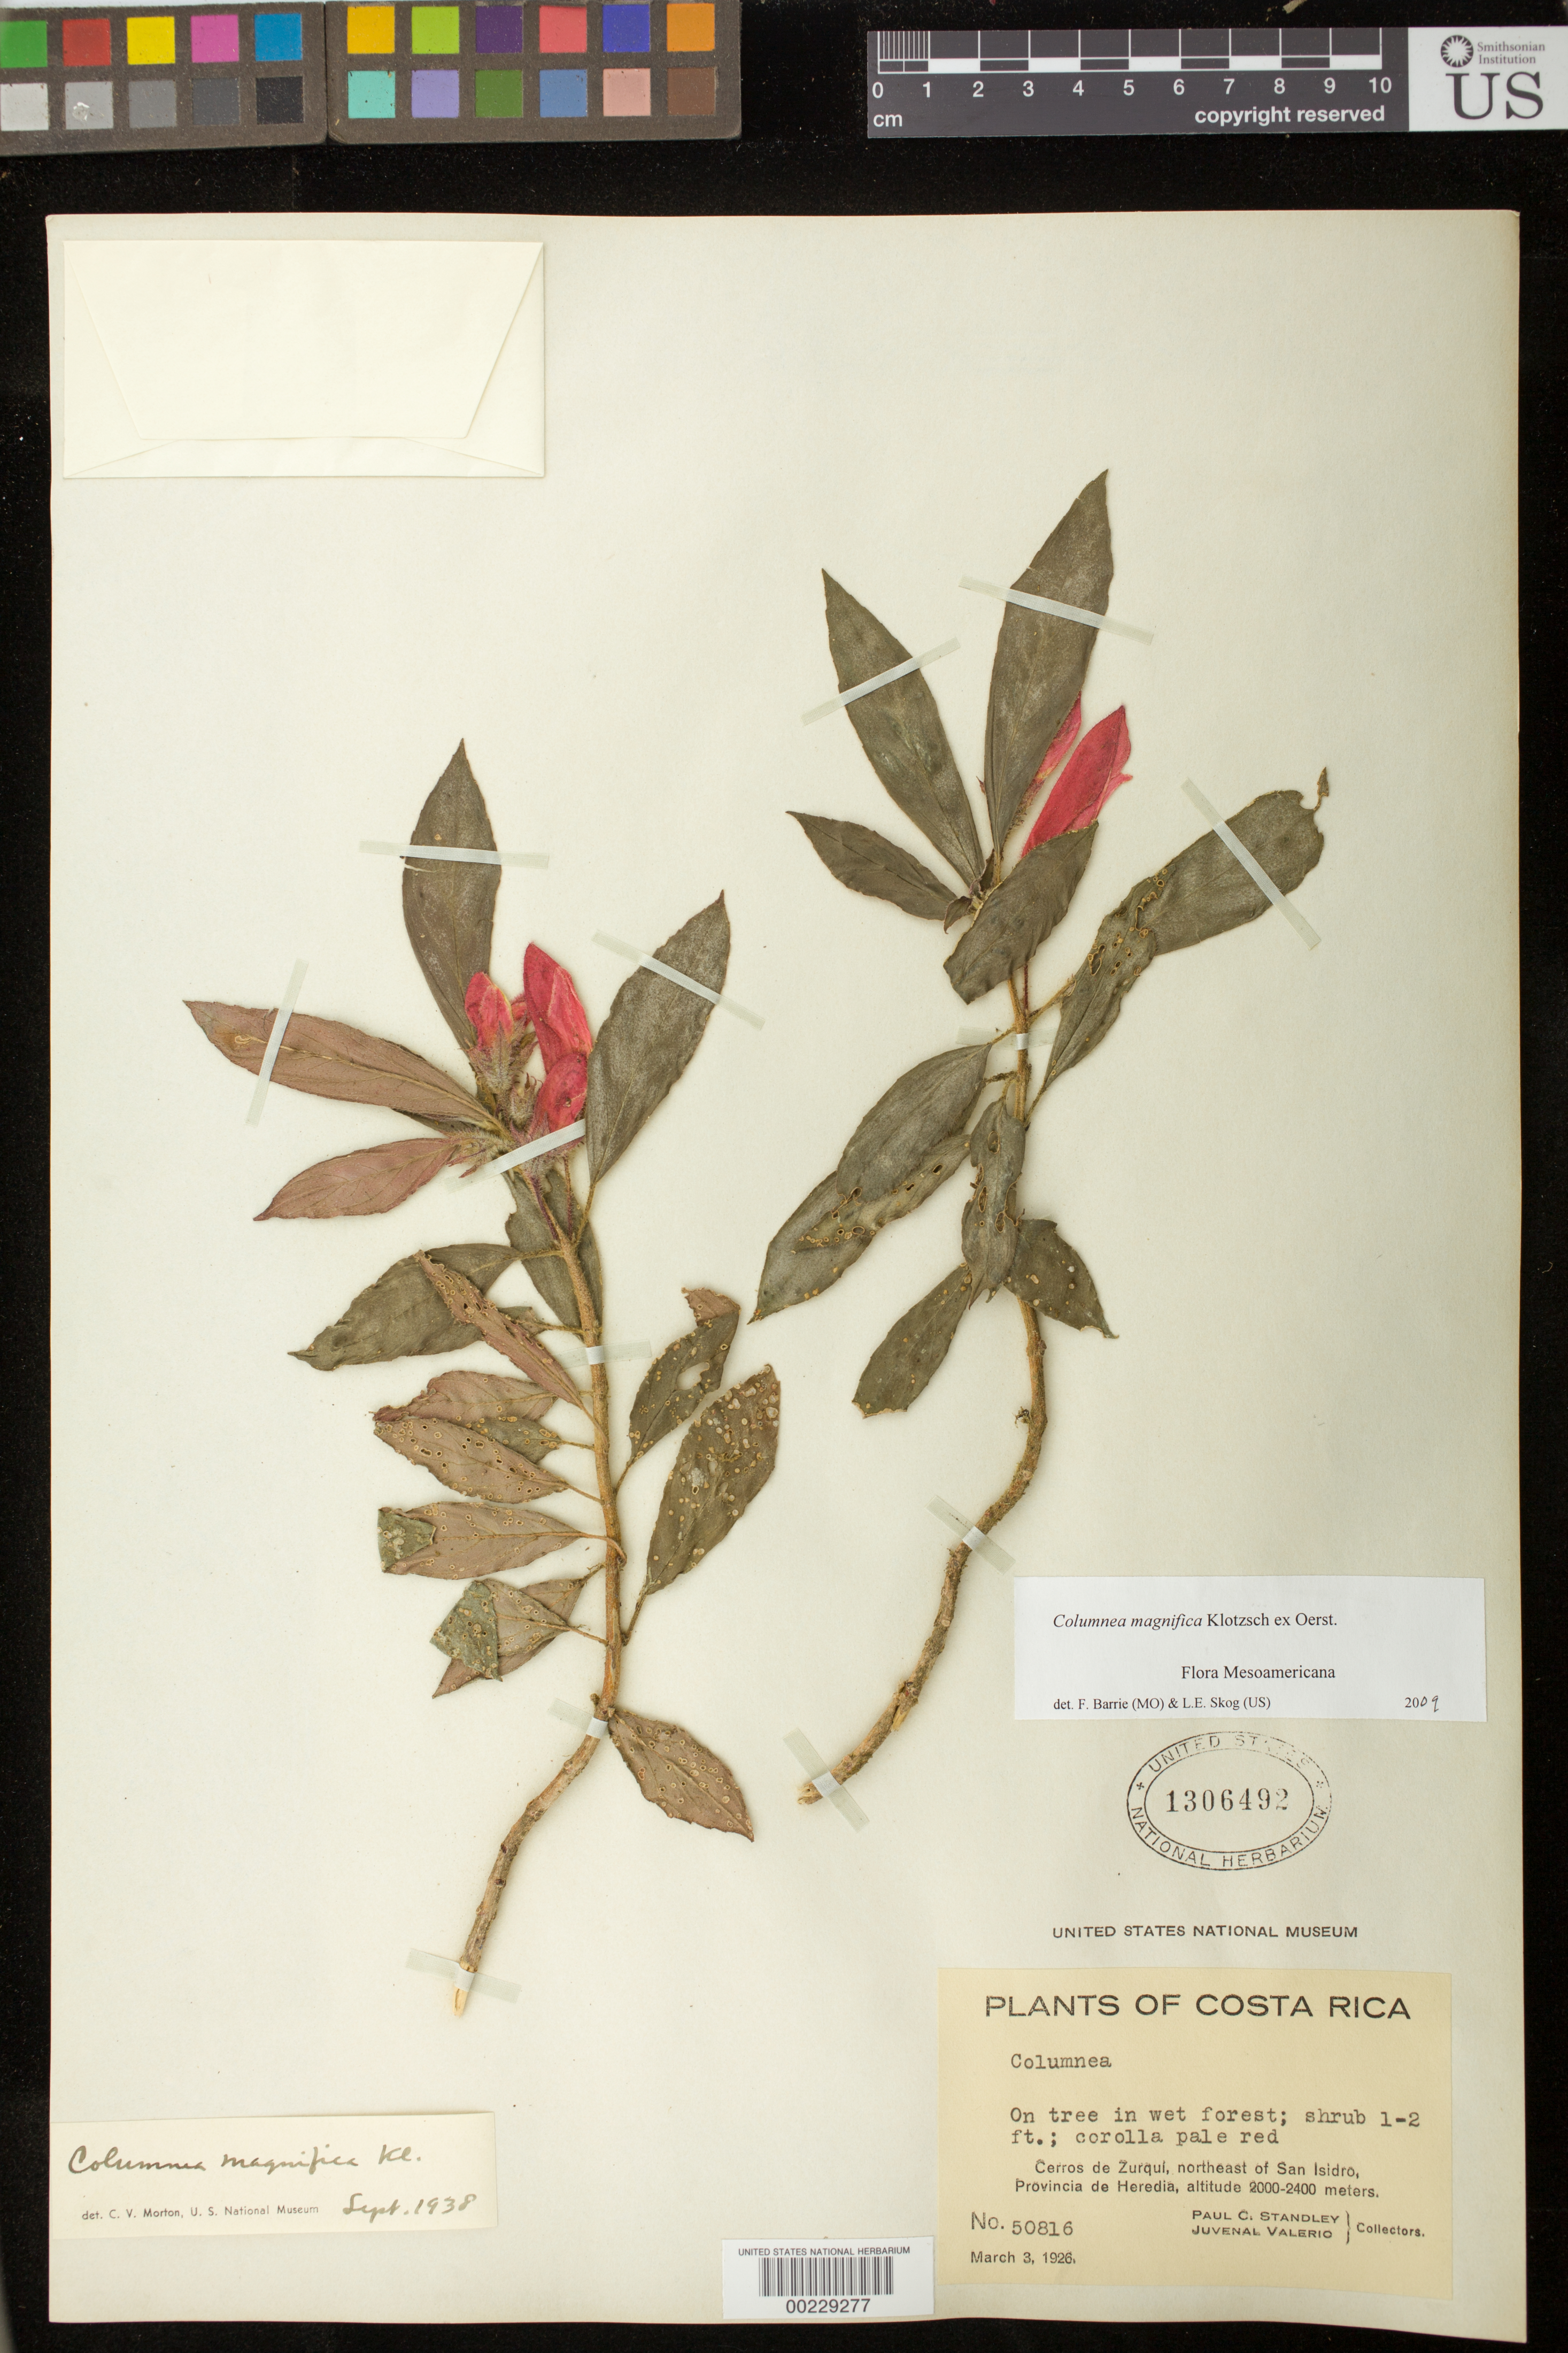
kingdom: Plantae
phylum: Tracheophyta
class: Magnoliopsida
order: Lamiales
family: Gesneriaceae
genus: Columnea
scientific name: Columnea magnifica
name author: Klotzsch ex Oerst.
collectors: P. C. Standley & J. Valerio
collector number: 50816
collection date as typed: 03 Mar 1926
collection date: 1926-03-03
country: Costa Rica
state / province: Heredia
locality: Cerros de Zurqui, NE of San Isidro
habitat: On tree in wet forest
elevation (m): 2000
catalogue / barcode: US 1306492